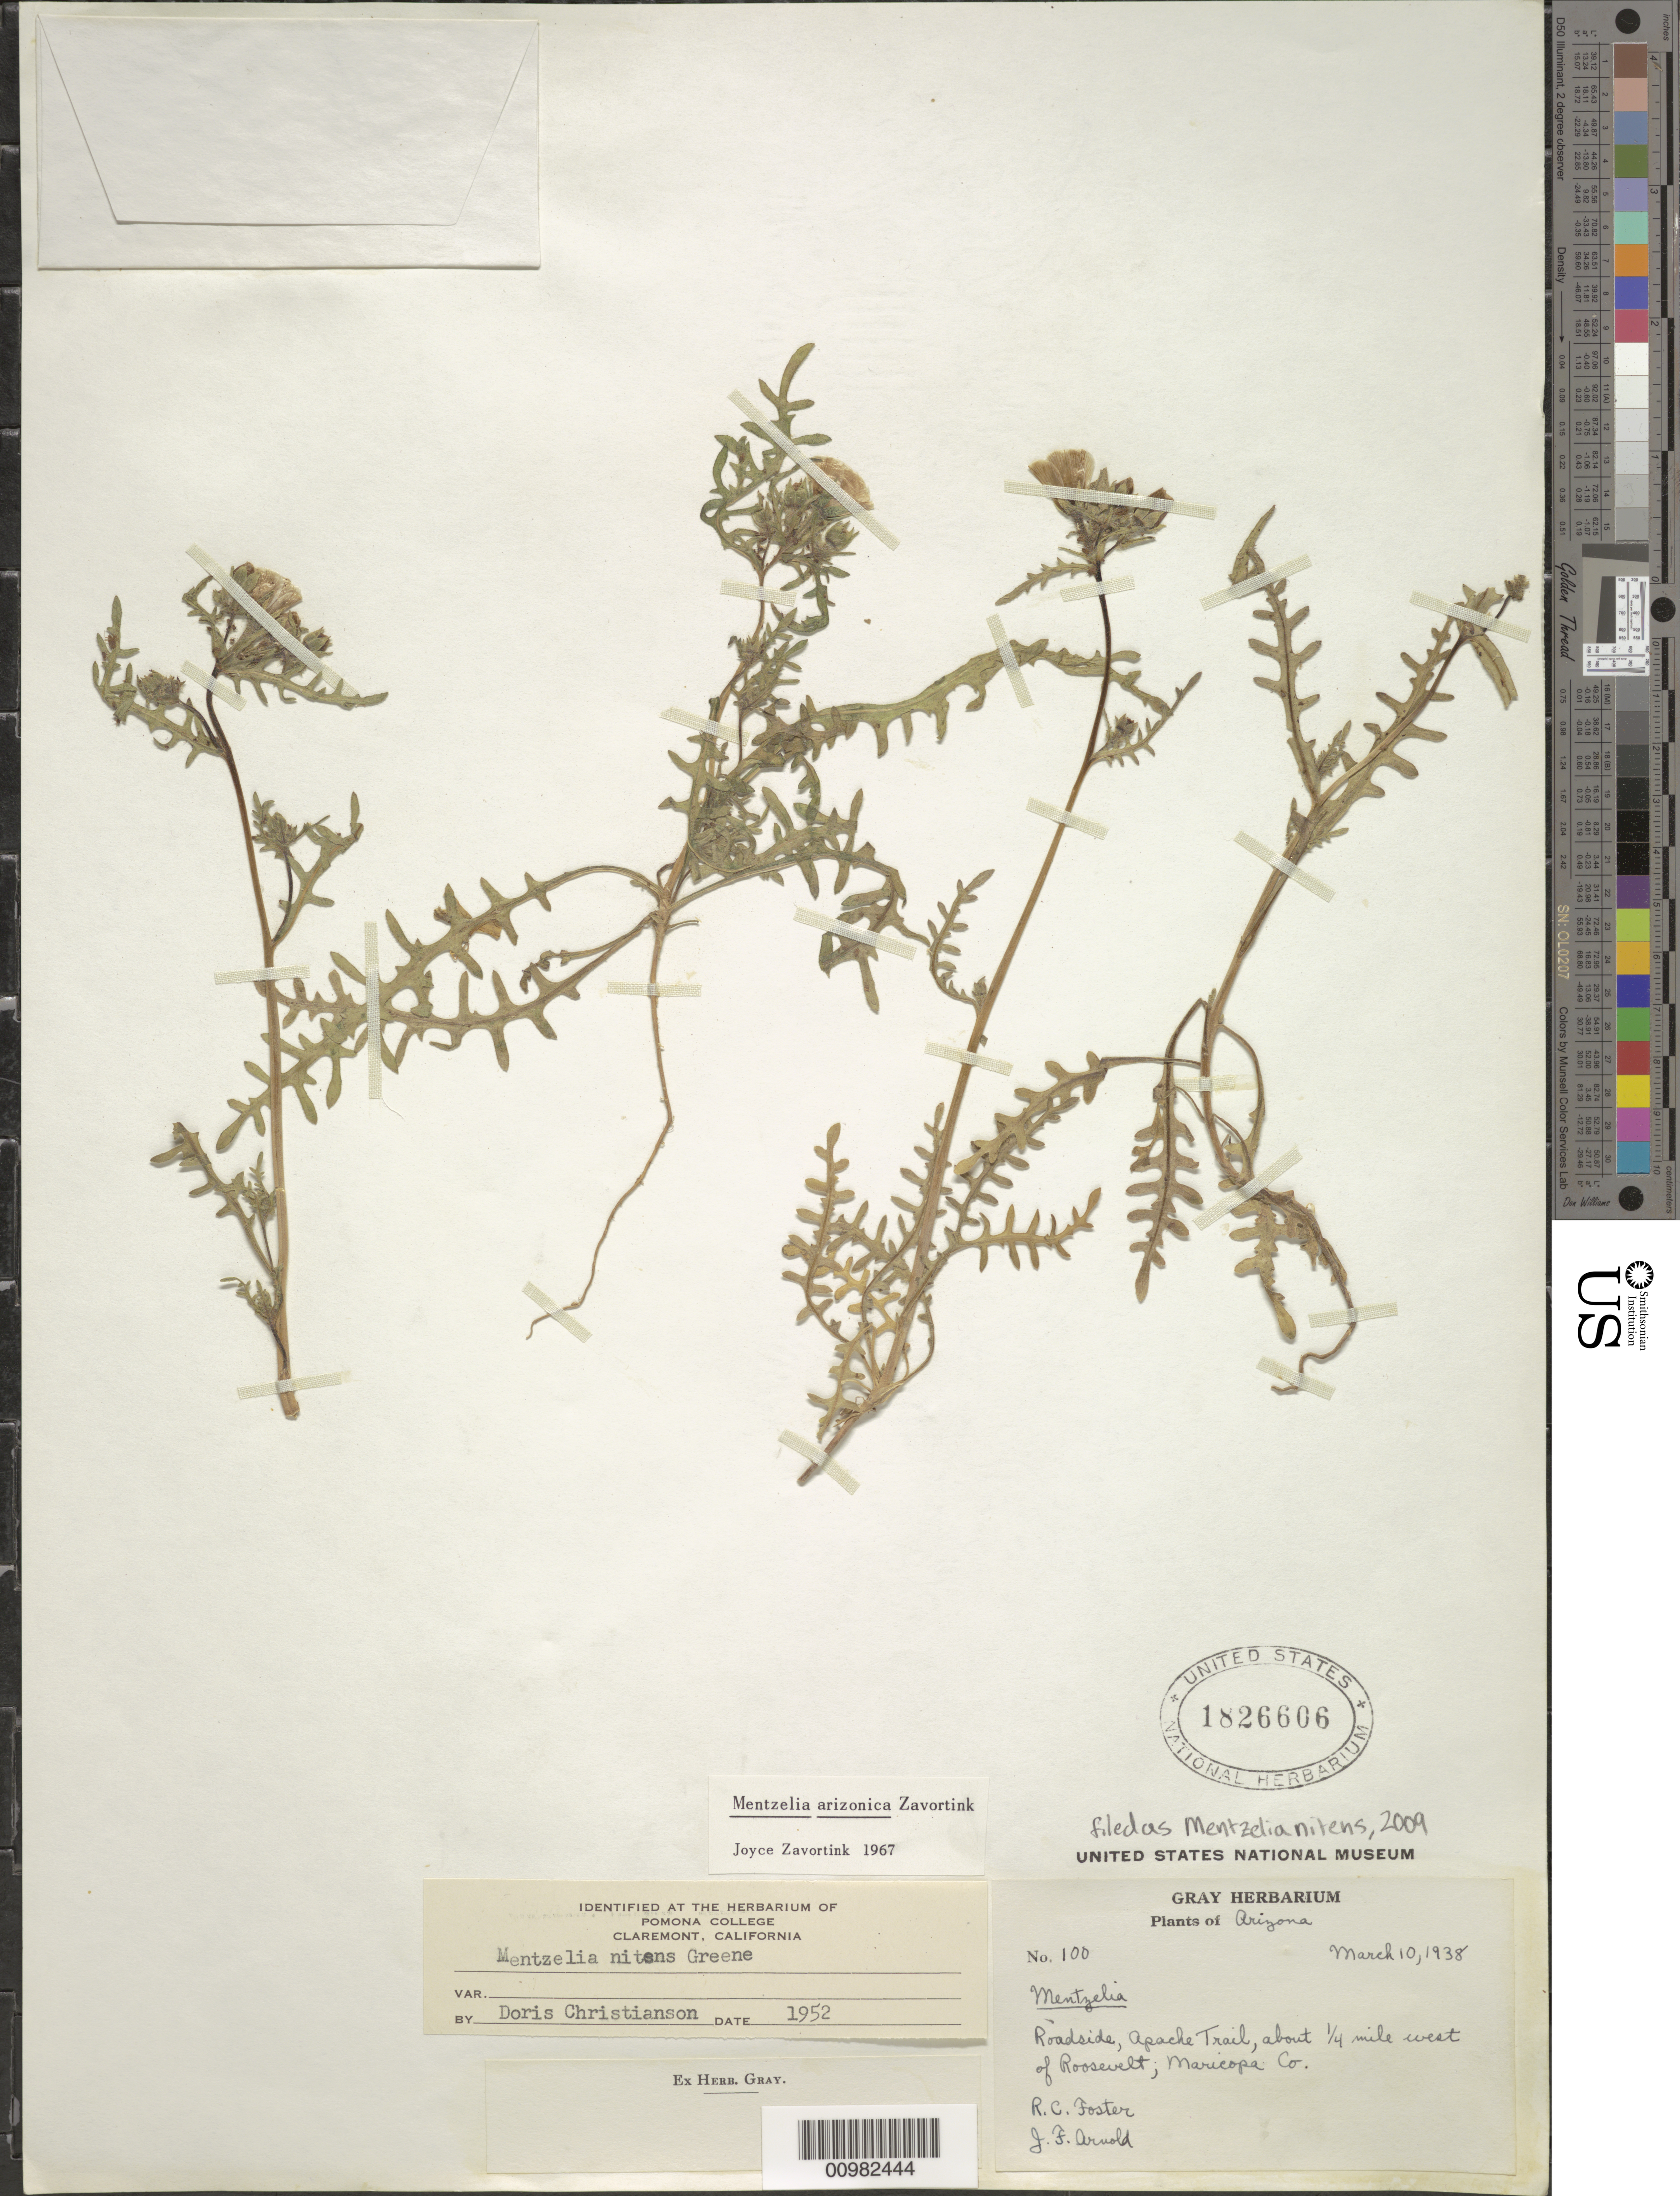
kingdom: Plantae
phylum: Tracheophyta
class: Magnoliopsida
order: Cornales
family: Loasaceae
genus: Mentzelia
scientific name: Mentzelia nitens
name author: Greene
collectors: R. C. Foster & J. F. Arnold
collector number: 100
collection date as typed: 10 Mar 1938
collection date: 1938-03-10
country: United States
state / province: Arizona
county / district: Maricopa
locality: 1/4 mi. W of Roosevelt; Apache Trail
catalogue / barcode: US 1826606